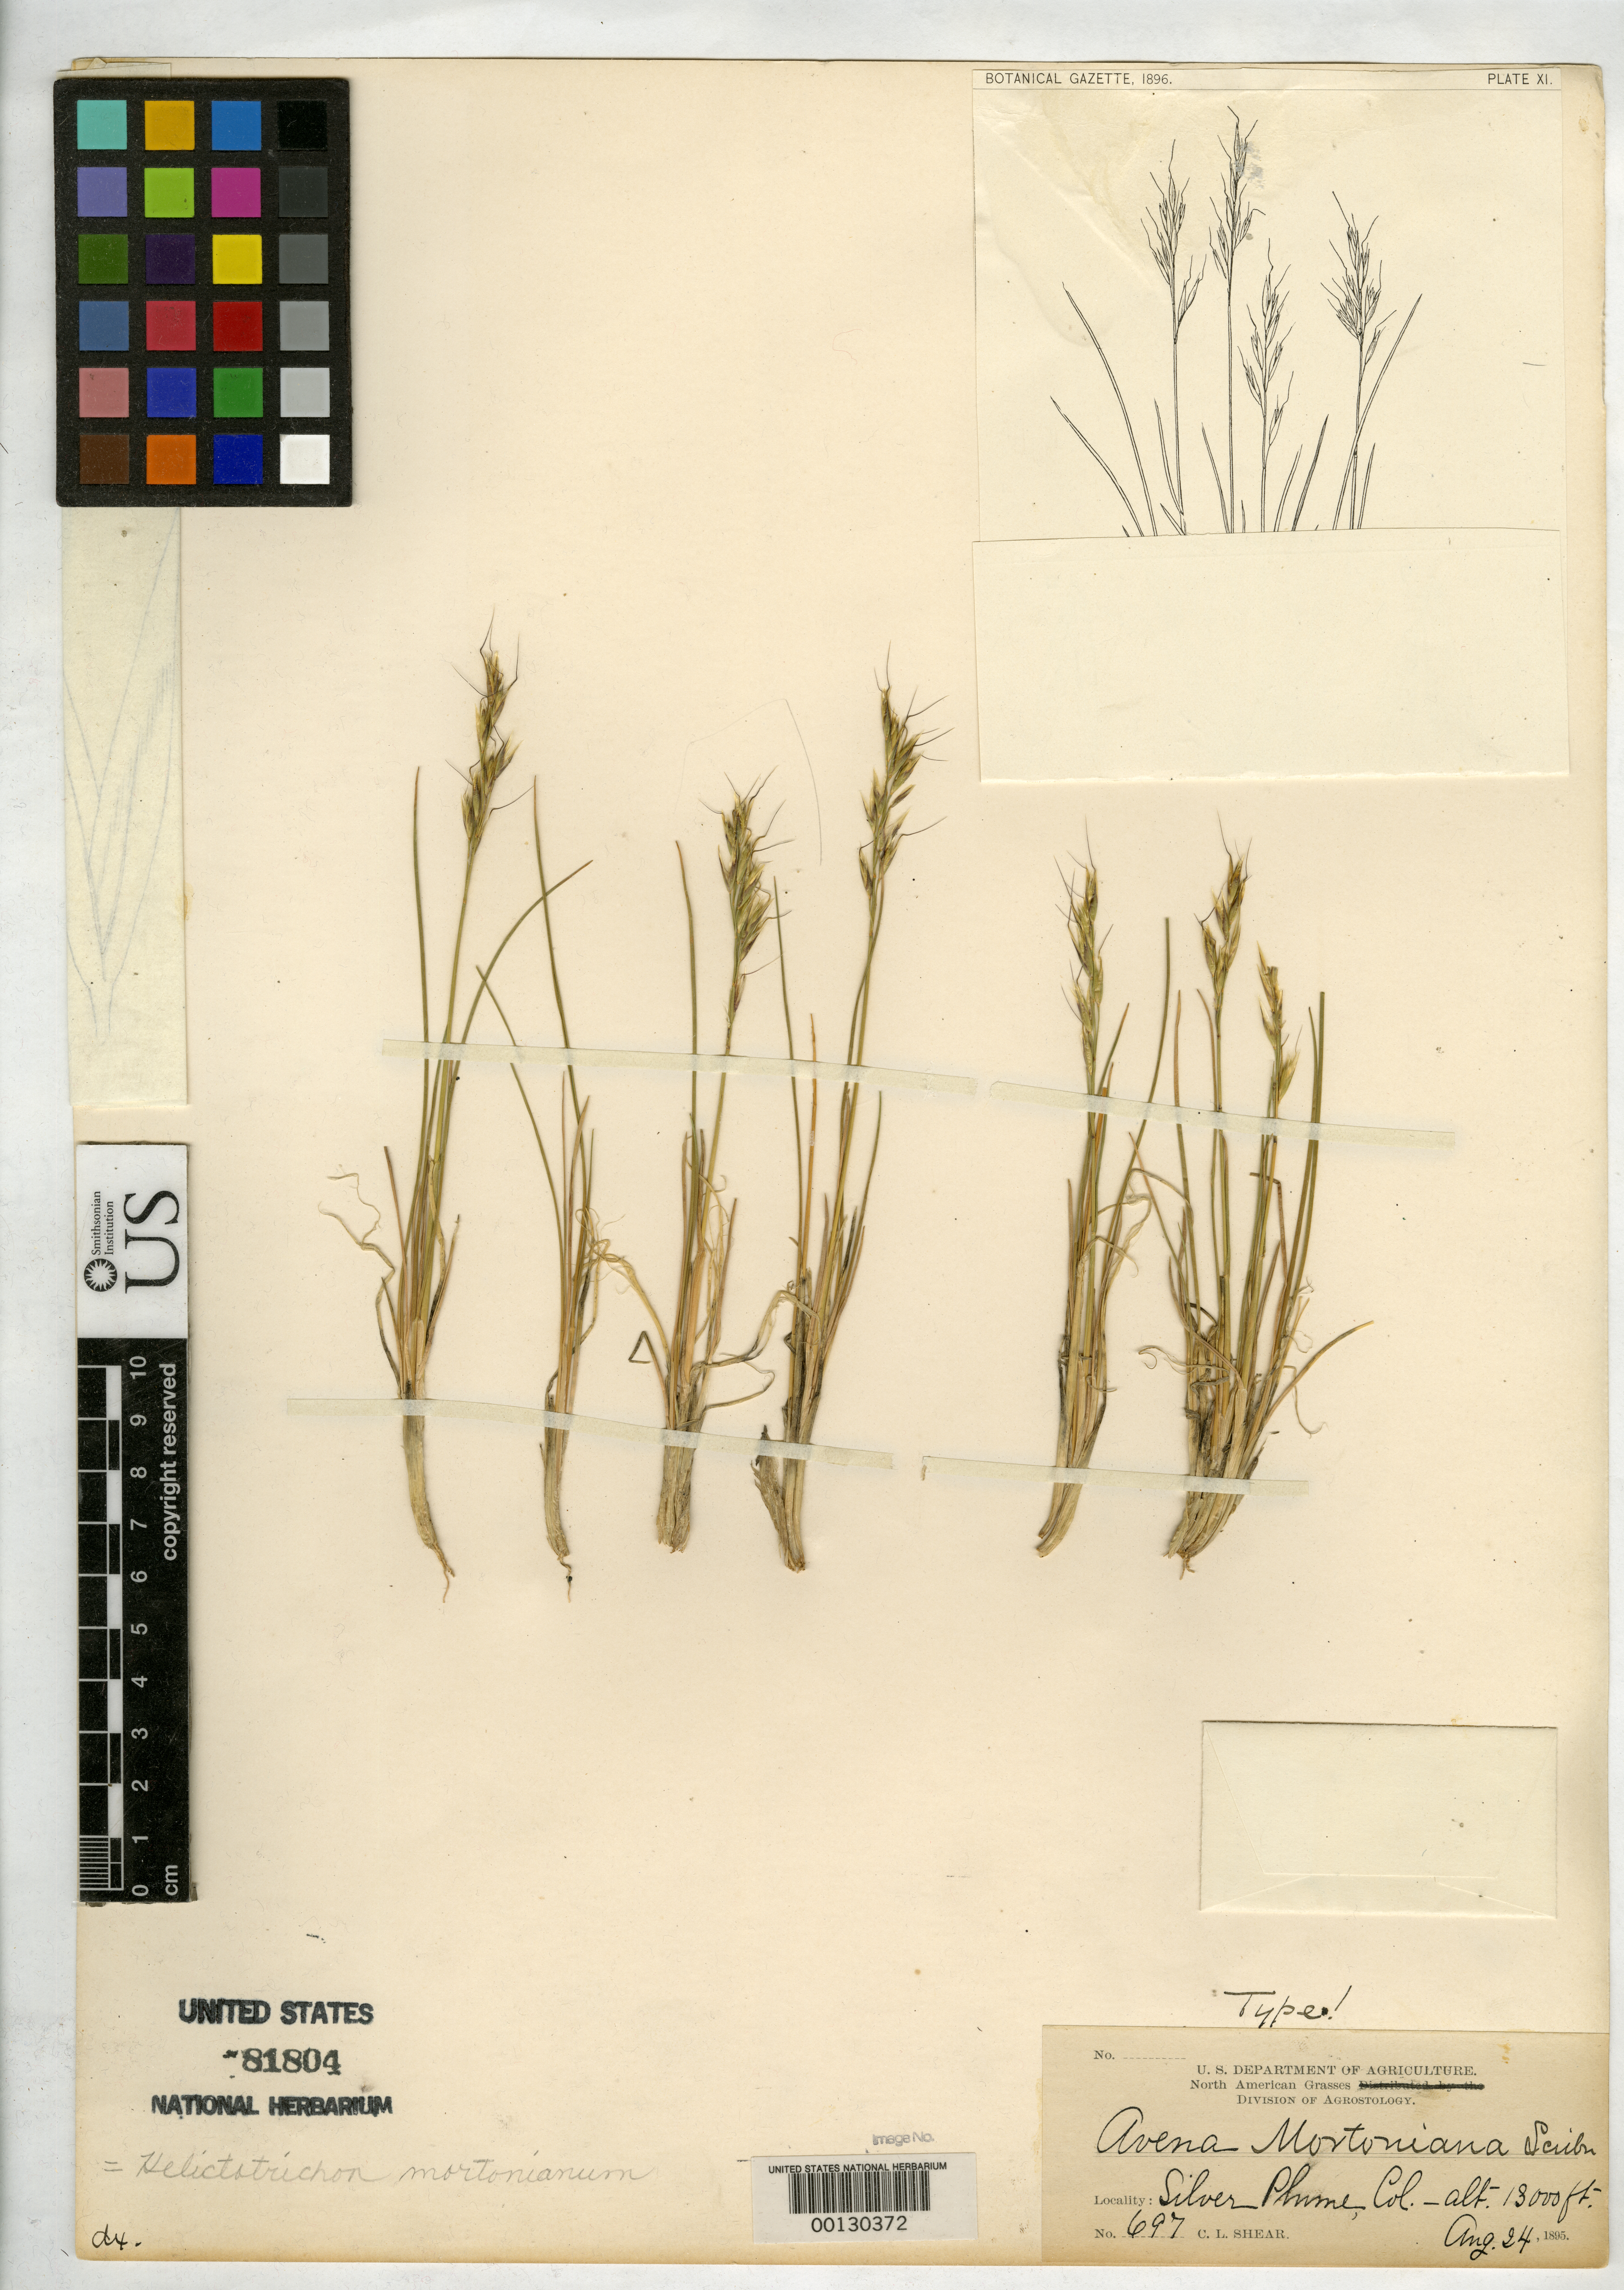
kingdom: Plantae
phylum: Tracheophyta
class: Liliopsida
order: Poales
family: Poaceae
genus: Avena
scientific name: Avena mortoniana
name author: Scribn.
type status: Syntype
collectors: C. L. Shear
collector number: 697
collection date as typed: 24 Aug 1895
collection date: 1895-08-24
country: United States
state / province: Colorado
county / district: Clear Creek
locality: Silver Plume; alt. 1300 ft.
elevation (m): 396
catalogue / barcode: US 81804